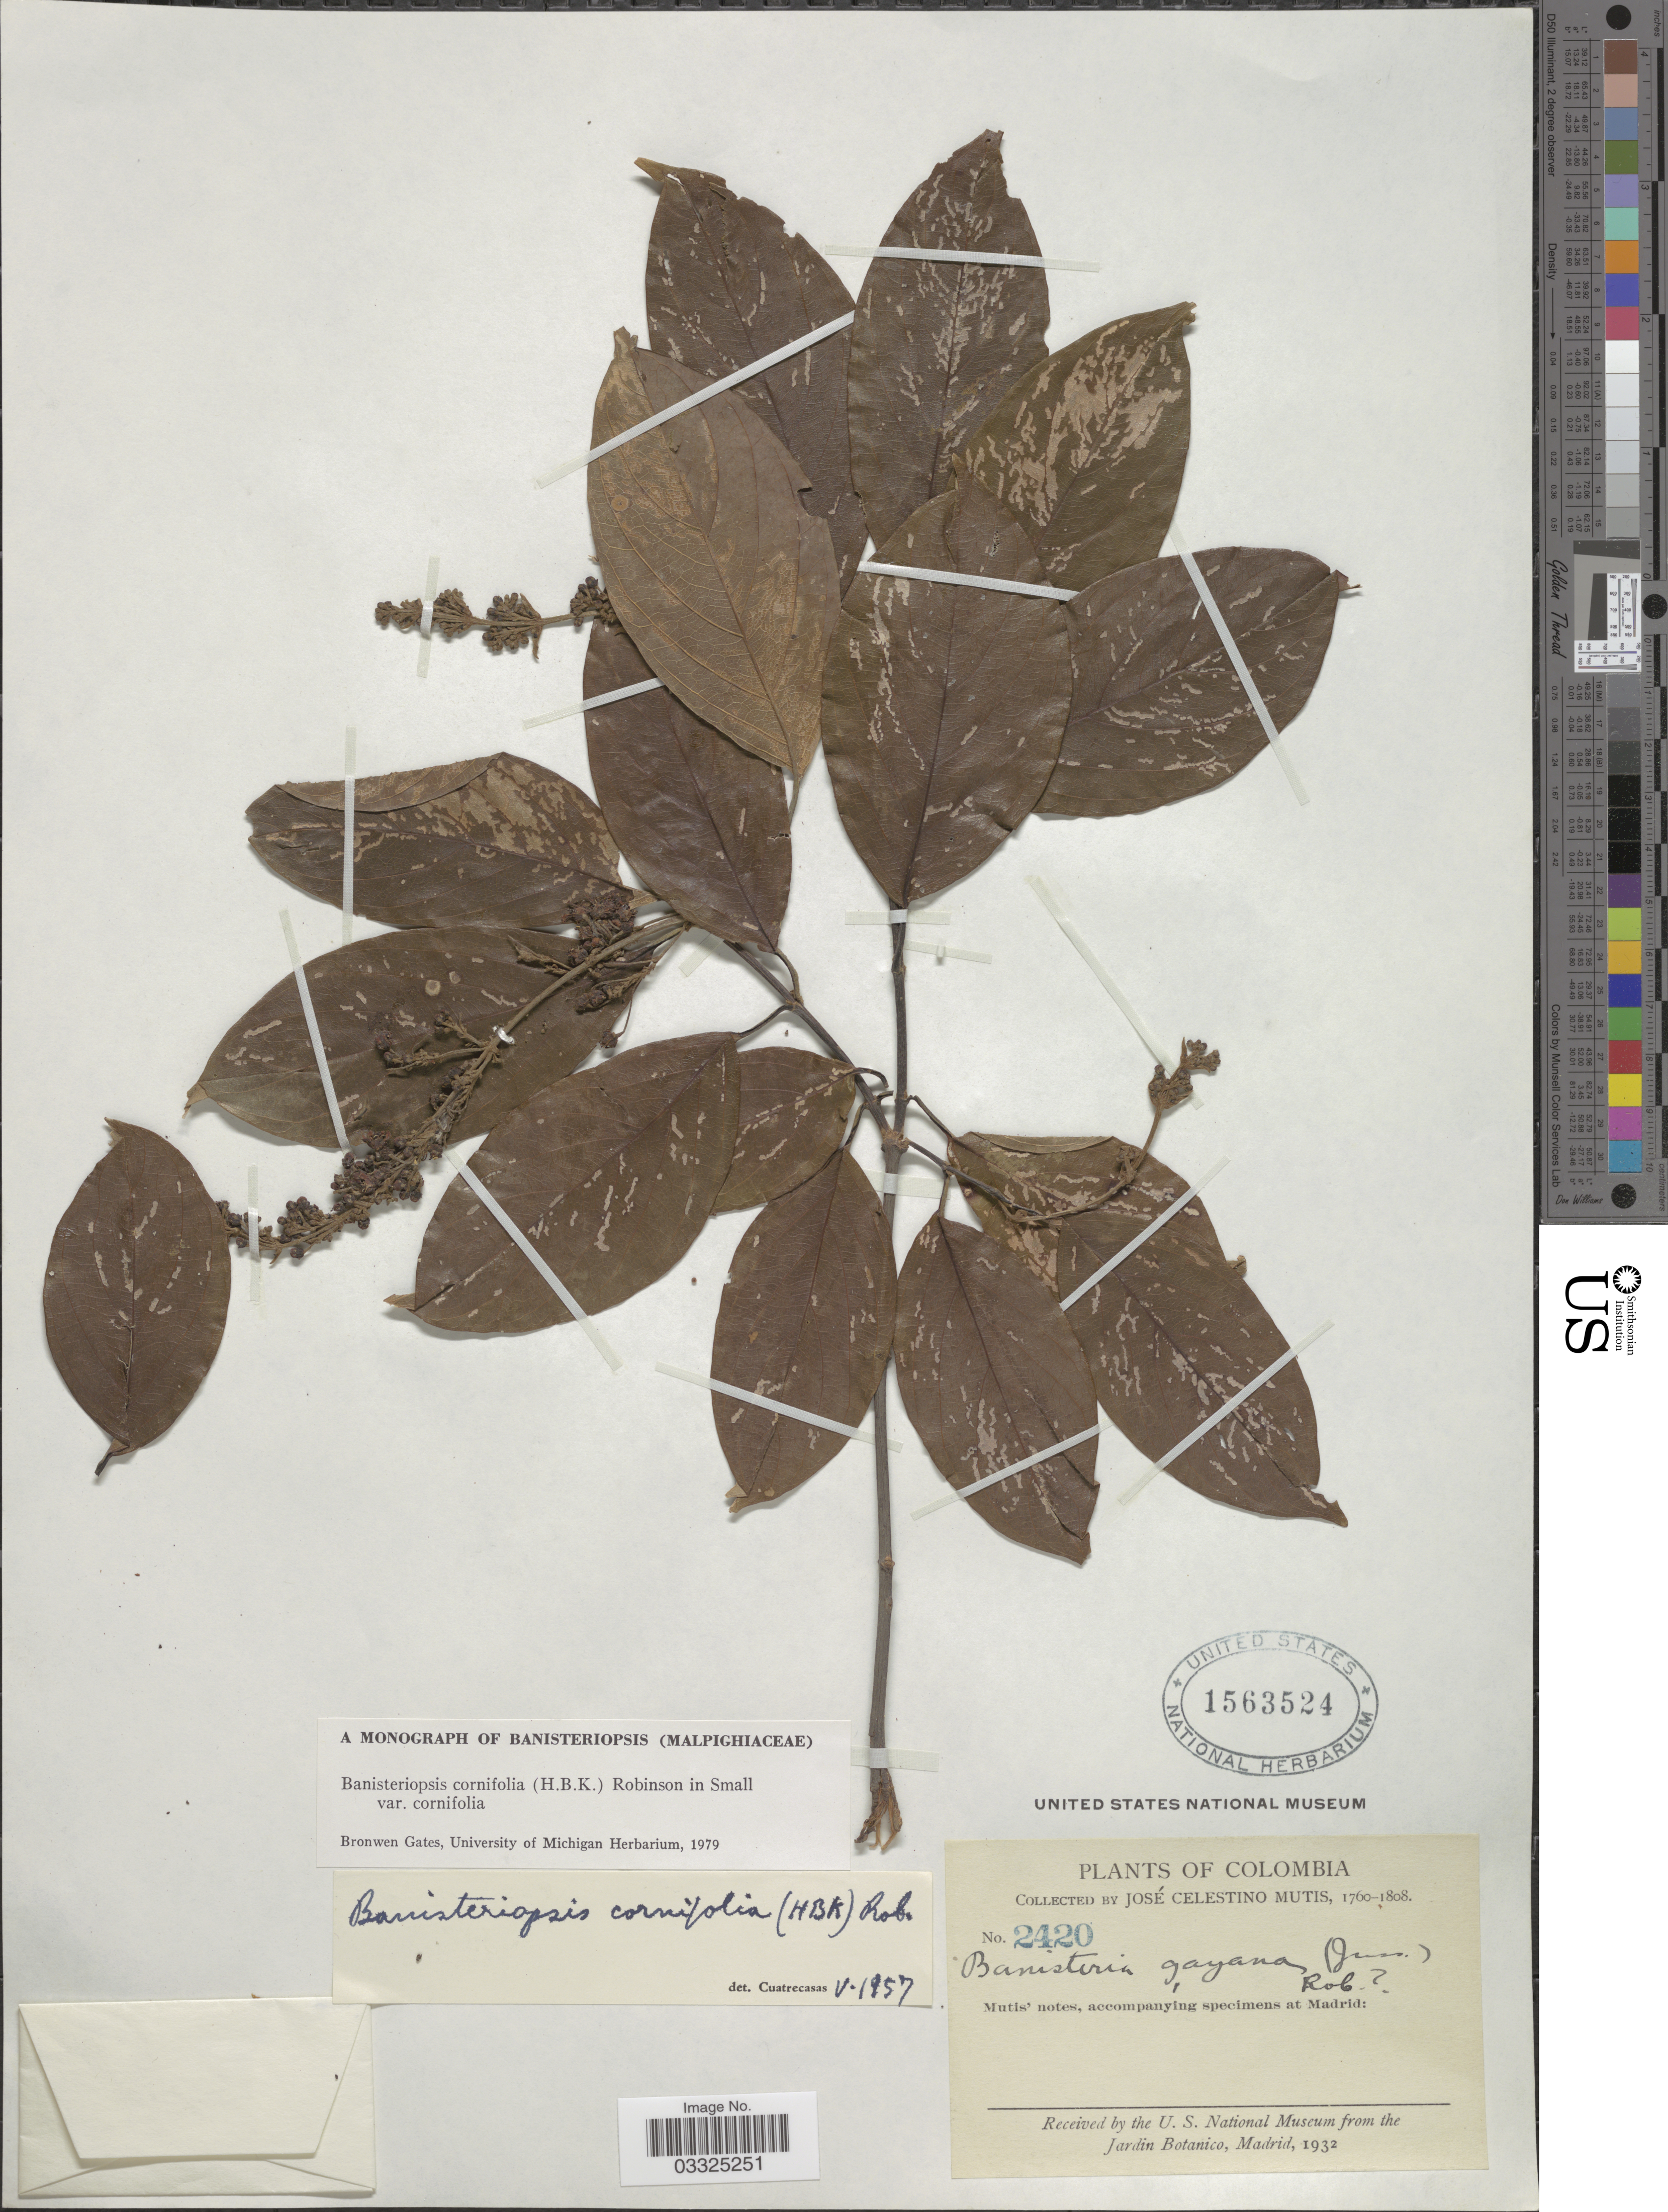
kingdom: Plantae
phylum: Tracheophyta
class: Magnoliopsida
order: Malpighiales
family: Malpighiaceae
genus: Bronwenia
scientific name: Bronwenia cornifolia var. cornifolia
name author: (Kunth) W.R. Anderson & C. Davis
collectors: J. C. B. Mutis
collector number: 2420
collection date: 1760/1808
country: Colombia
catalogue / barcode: US 1563524